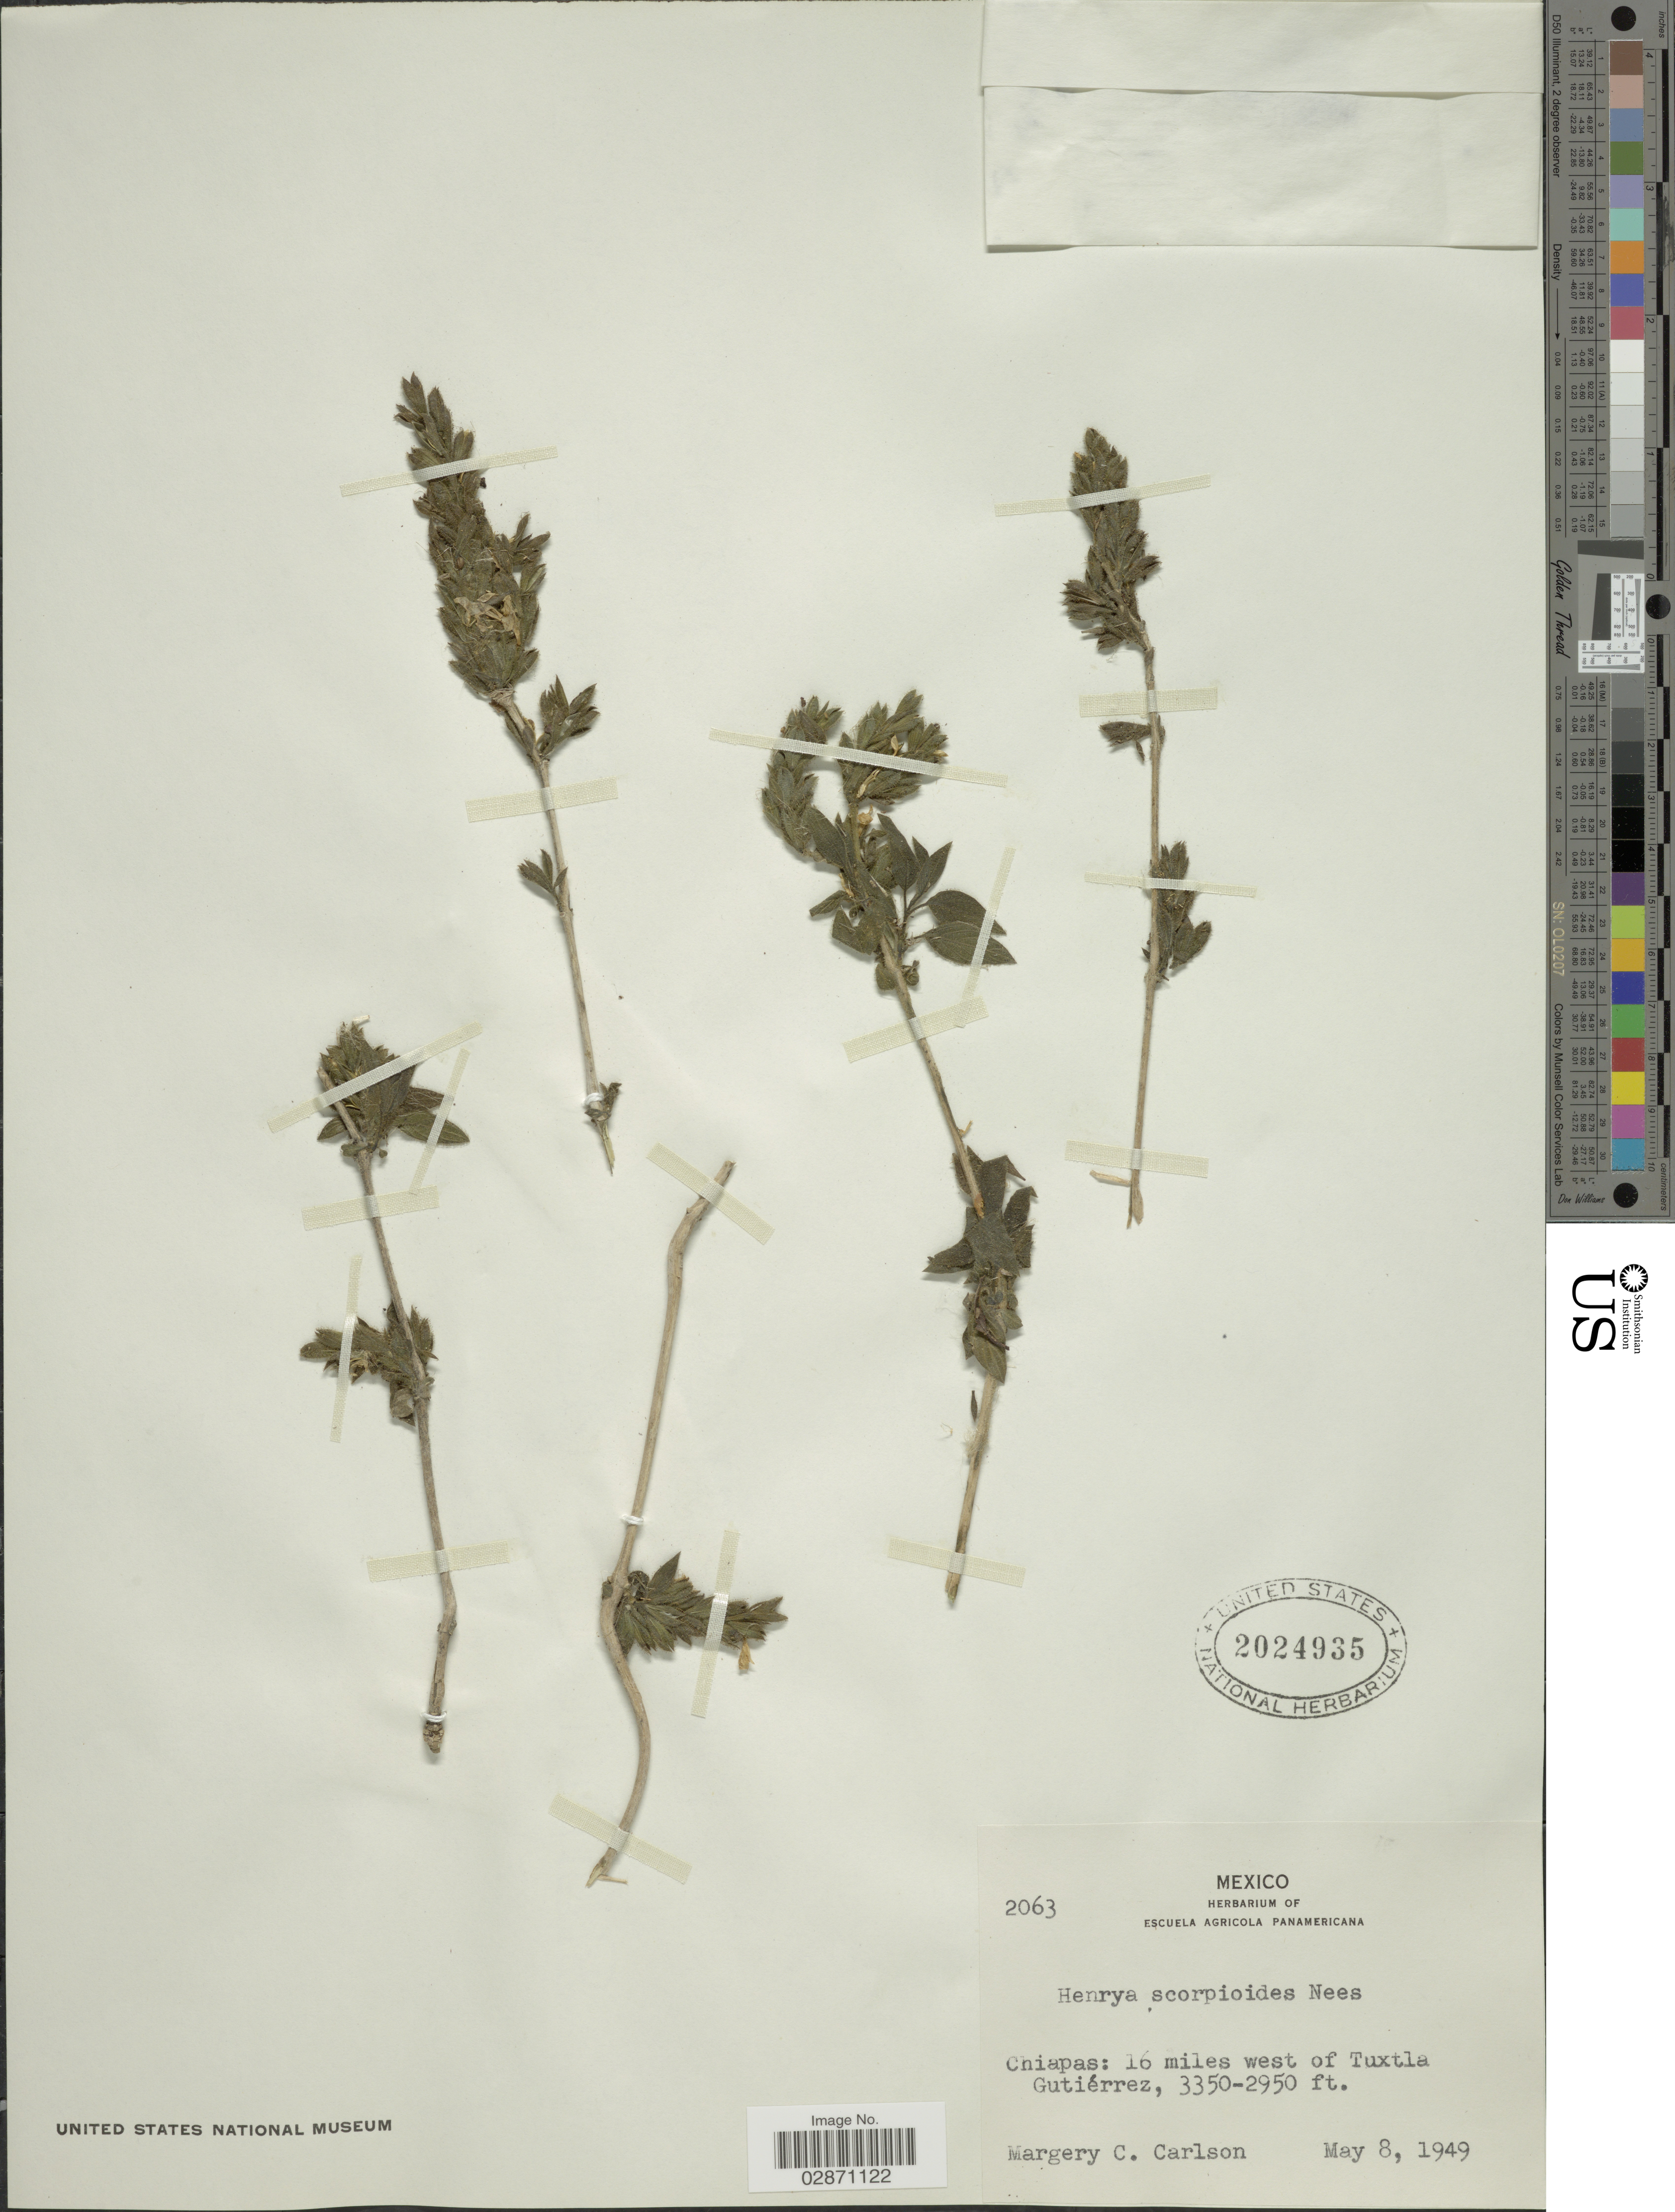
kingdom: Plantae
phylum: Tracheophyta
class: Magnoliopsida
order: Lamiales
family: Acanthaceae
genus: Henrya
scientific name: Henrya insularis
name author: Nees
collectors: M. C. Carlson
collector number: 2063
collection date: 1949-05-08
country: Mexico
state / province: Chiapas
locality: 16 miles west of Tuxtla Gutiérrez.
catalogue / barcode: US 2024935